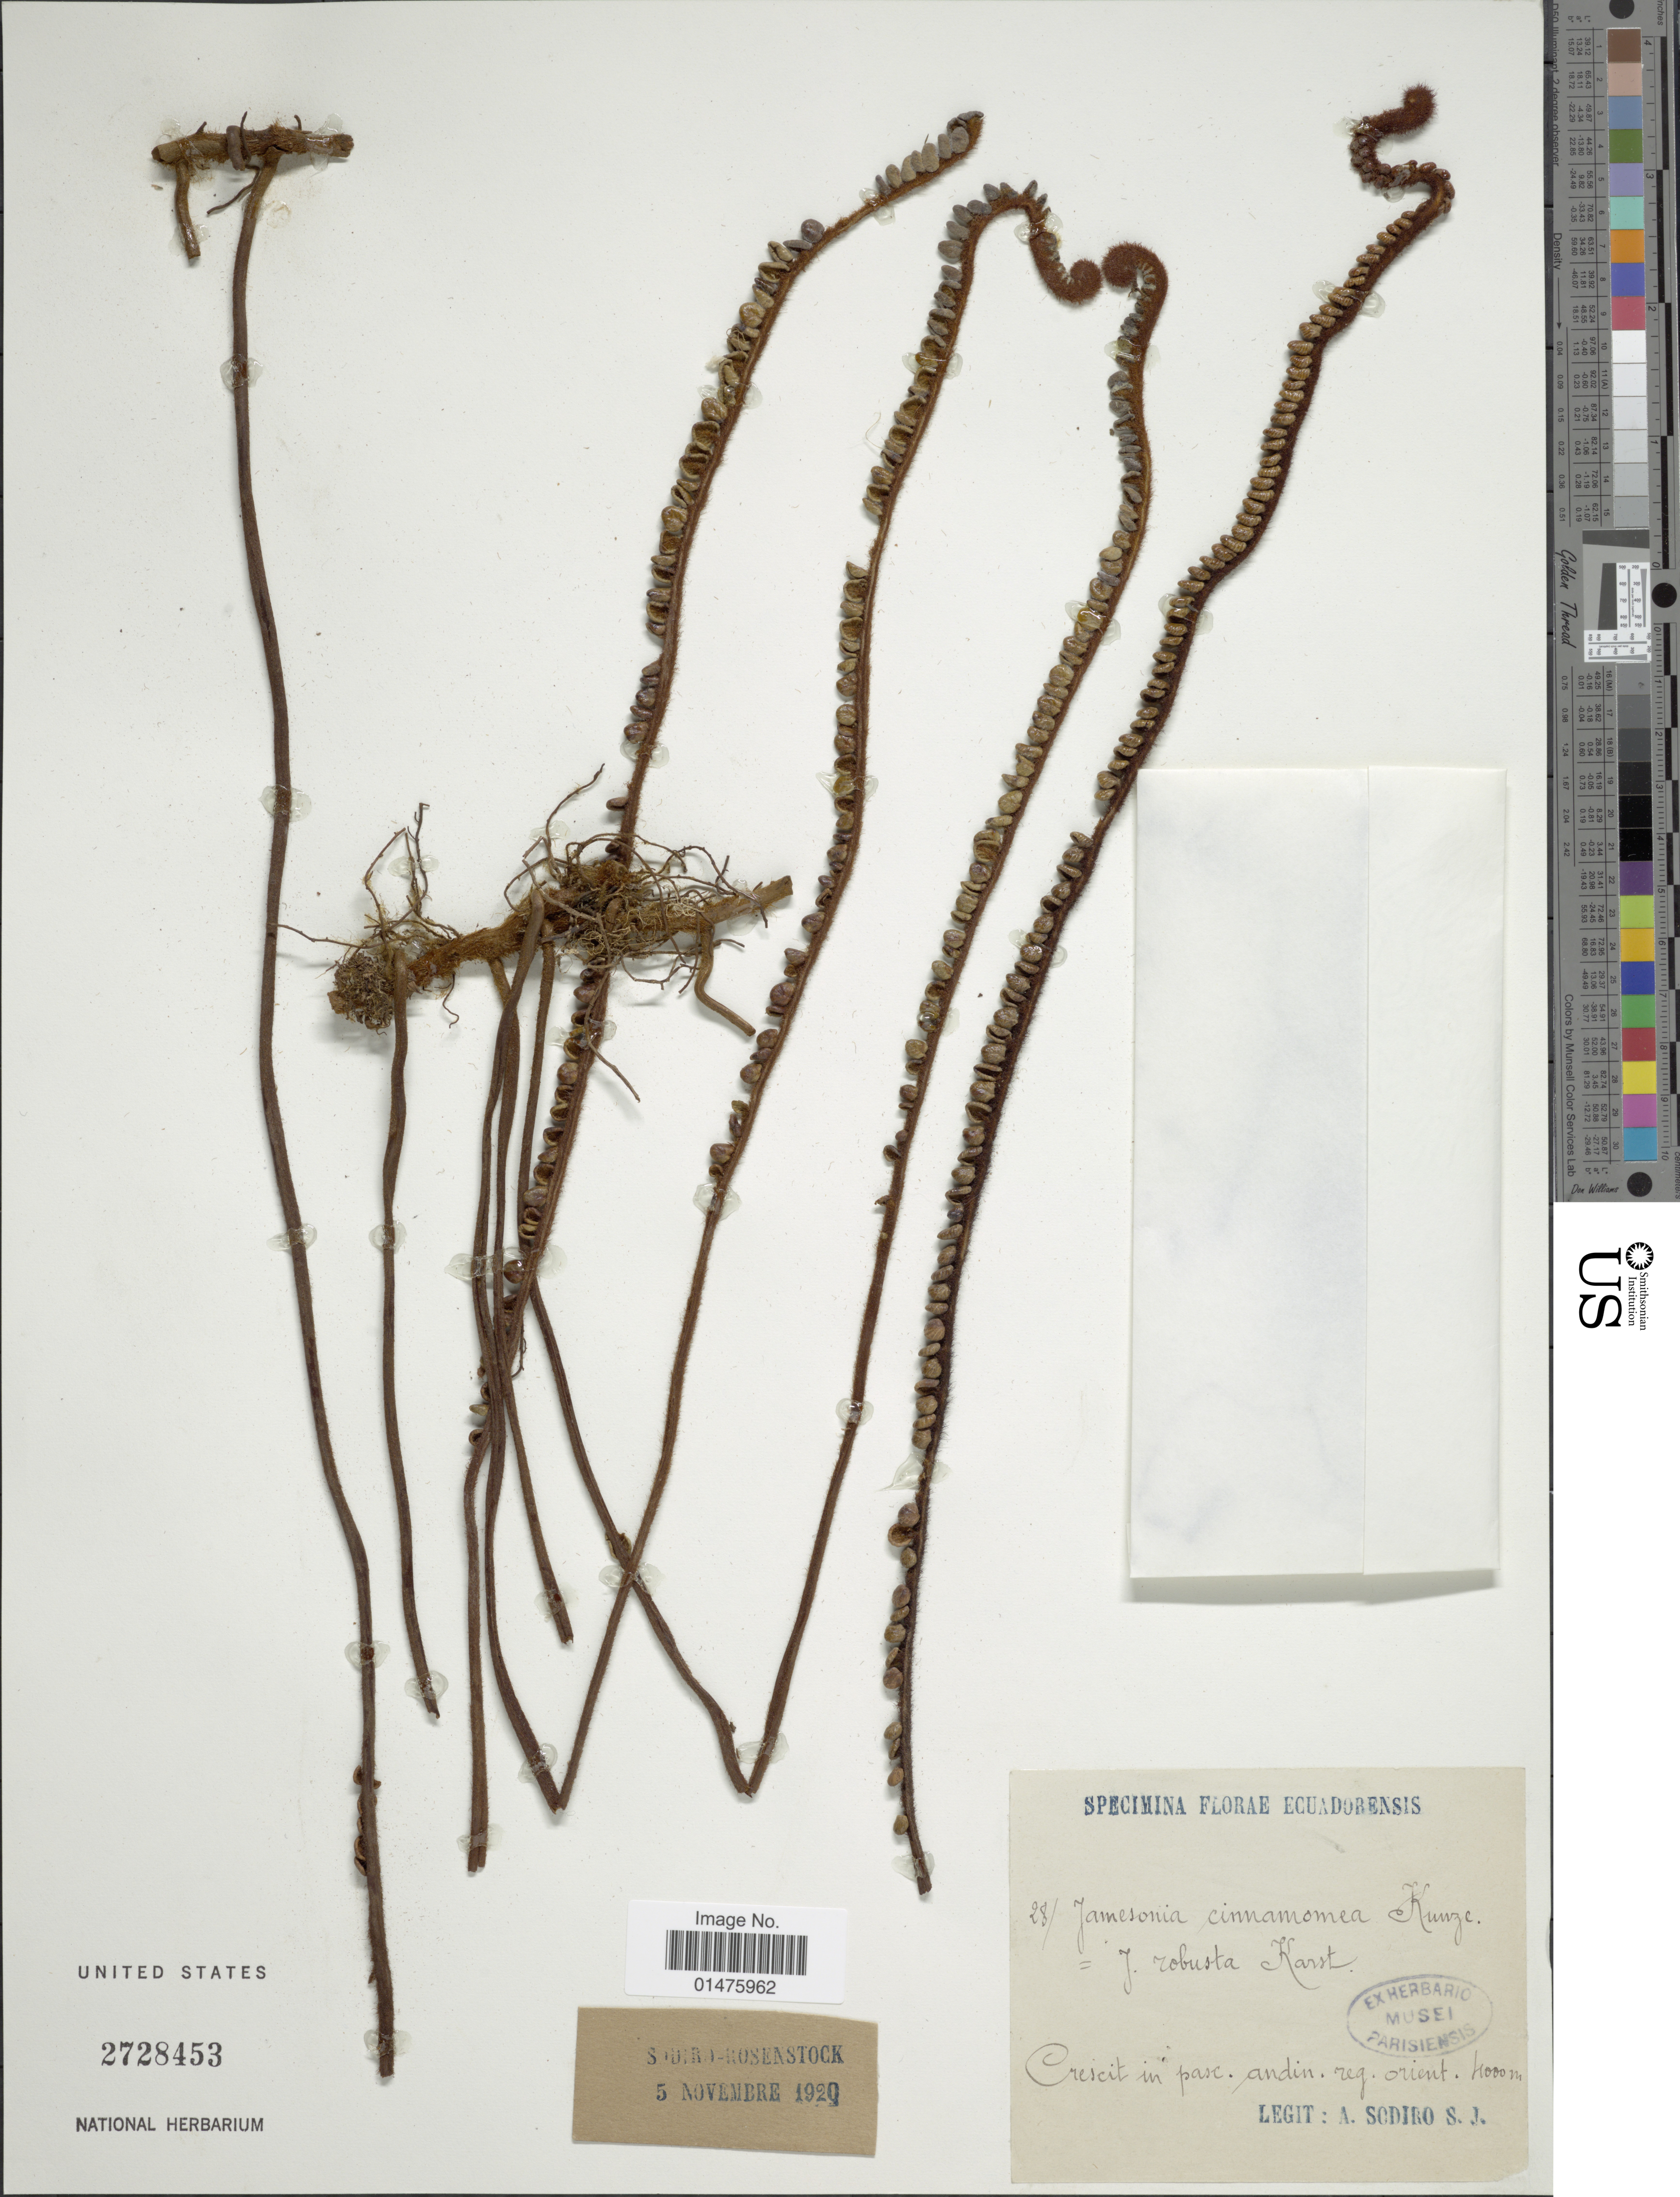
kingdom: Plantae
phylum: Tracheophyta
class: Polypodiopsida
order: Polypodiales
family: Pteridaceae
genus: Jamesonia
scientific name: Jamesonia cinnamomea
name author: Kunze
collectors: A. Sodiro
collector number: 28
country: Ecuador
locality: Crescit in pasc andin reg orient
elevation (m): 4000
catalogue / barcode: US 2728453